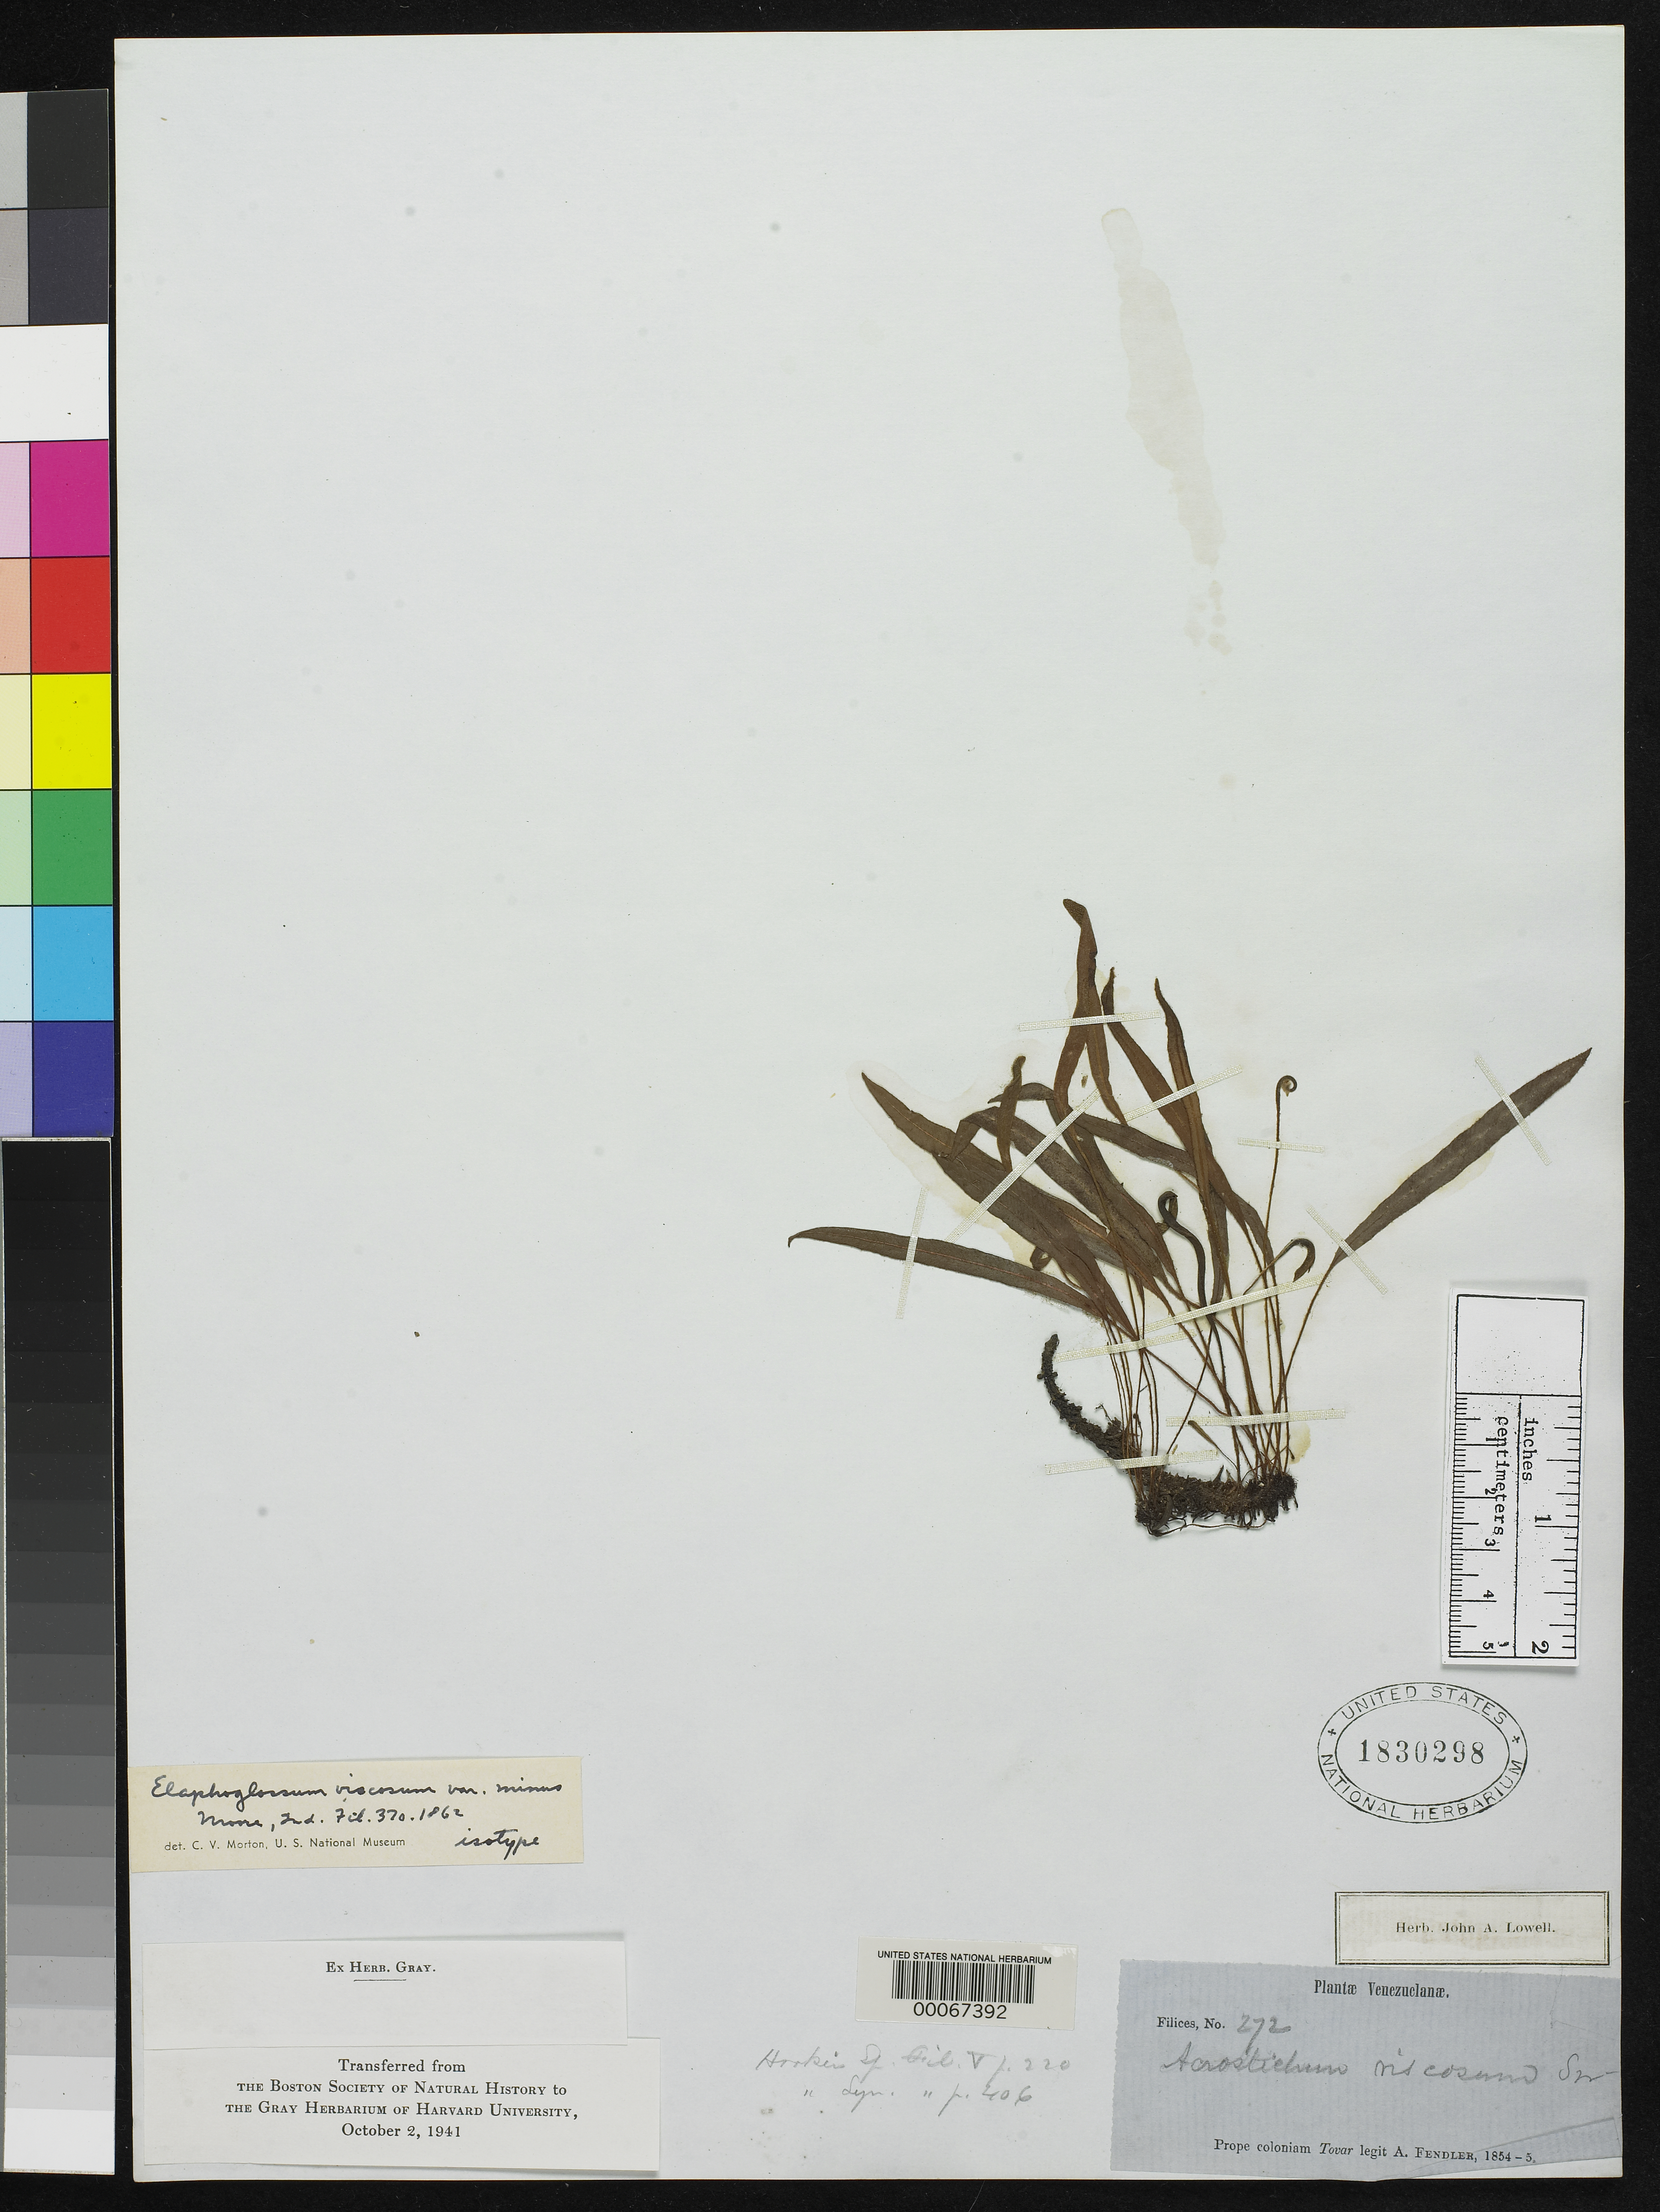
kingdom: Plantae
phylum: Tracheophyta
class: Polypodiopsida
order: Polypodiales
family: Dryopteridaceae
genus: Elaphoglossum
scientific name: Elaphoglossum viscosum var. minus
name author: T. Moore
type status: Isotype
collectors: A. Fendler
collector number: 272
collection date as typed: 1854 to -- --- 1855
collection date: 1854/1855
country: Venezuela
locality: Prope Coloniam Tovar.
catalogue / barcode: US 1830298